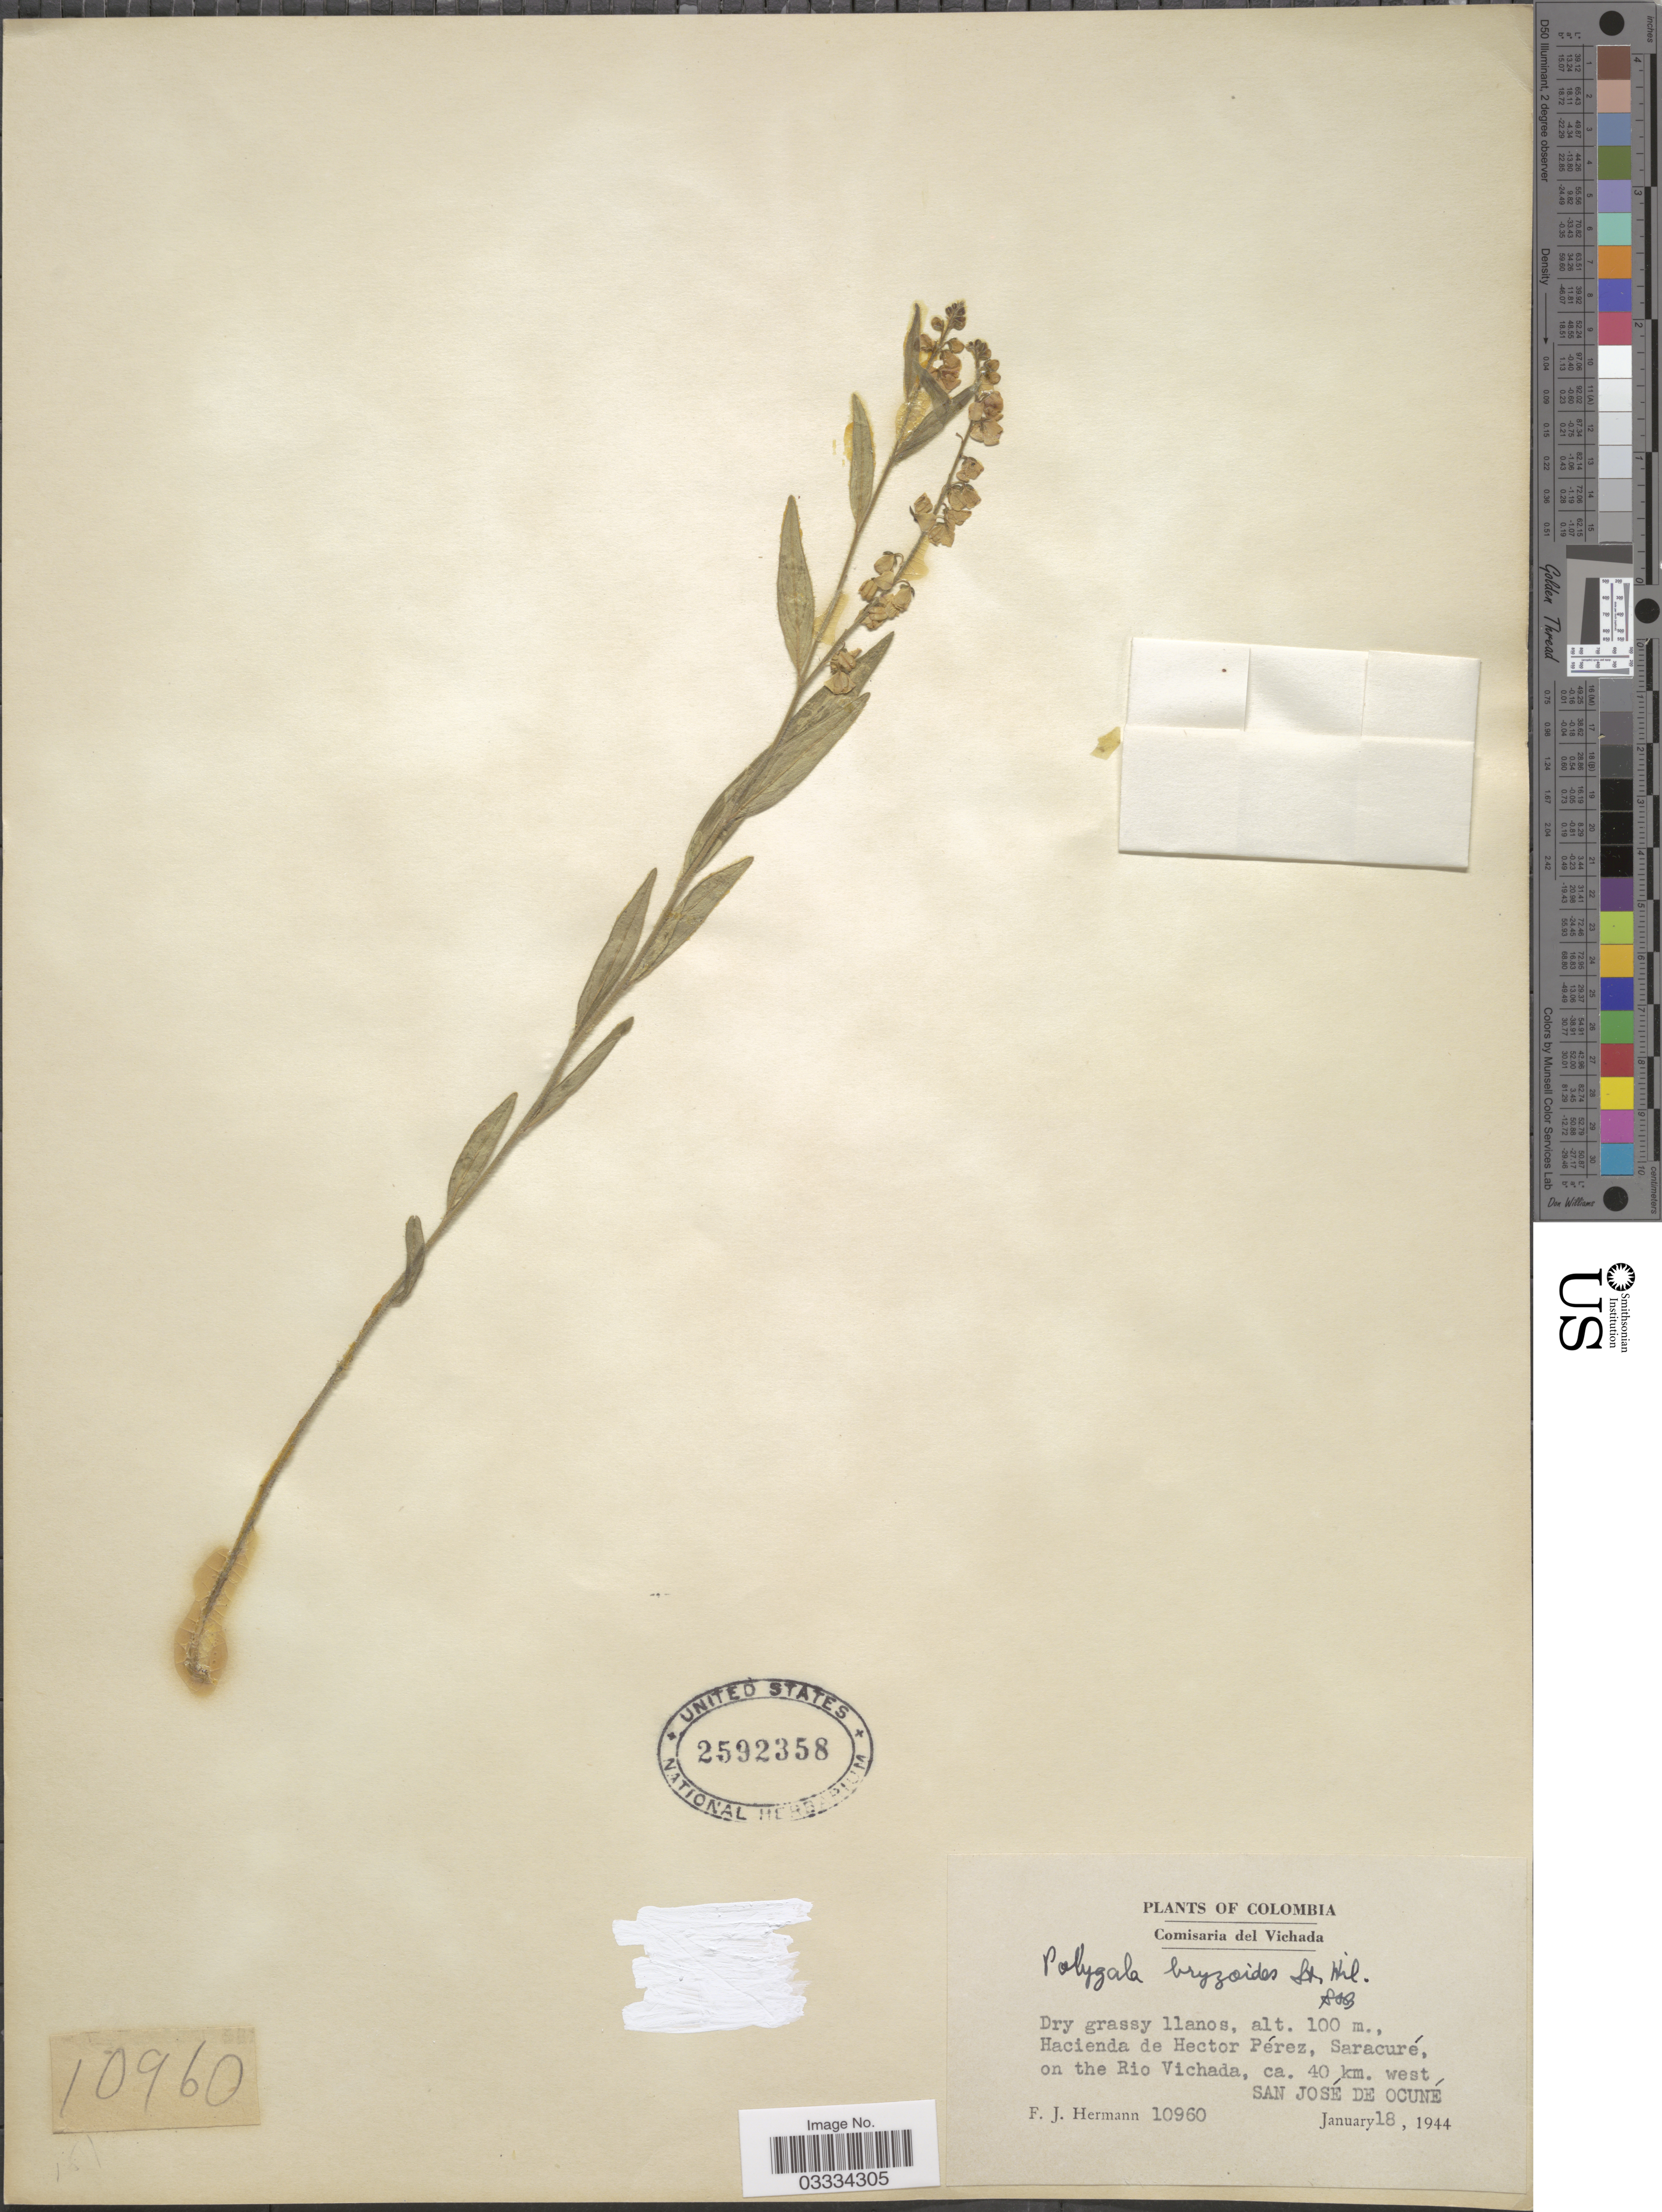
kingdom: Plantae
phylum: Tracheophyta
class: Magnoliopsida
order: Fabales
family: Polygalaceae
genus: Asemeia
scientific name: Asemeia violacea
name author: (Aubl.) J.F.B. Pastore & J.R. Abbott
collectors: F. J. Hermann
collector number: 10960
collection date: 1944-01-18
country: Colombia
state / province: Vichada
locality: Comisaria del Vichada. Hacienda de Hector Pérez, Saracuré, on the Rio Vichado, ca. 40 km. west San José de Ocuné.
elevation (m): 100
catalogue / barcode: US 2592358